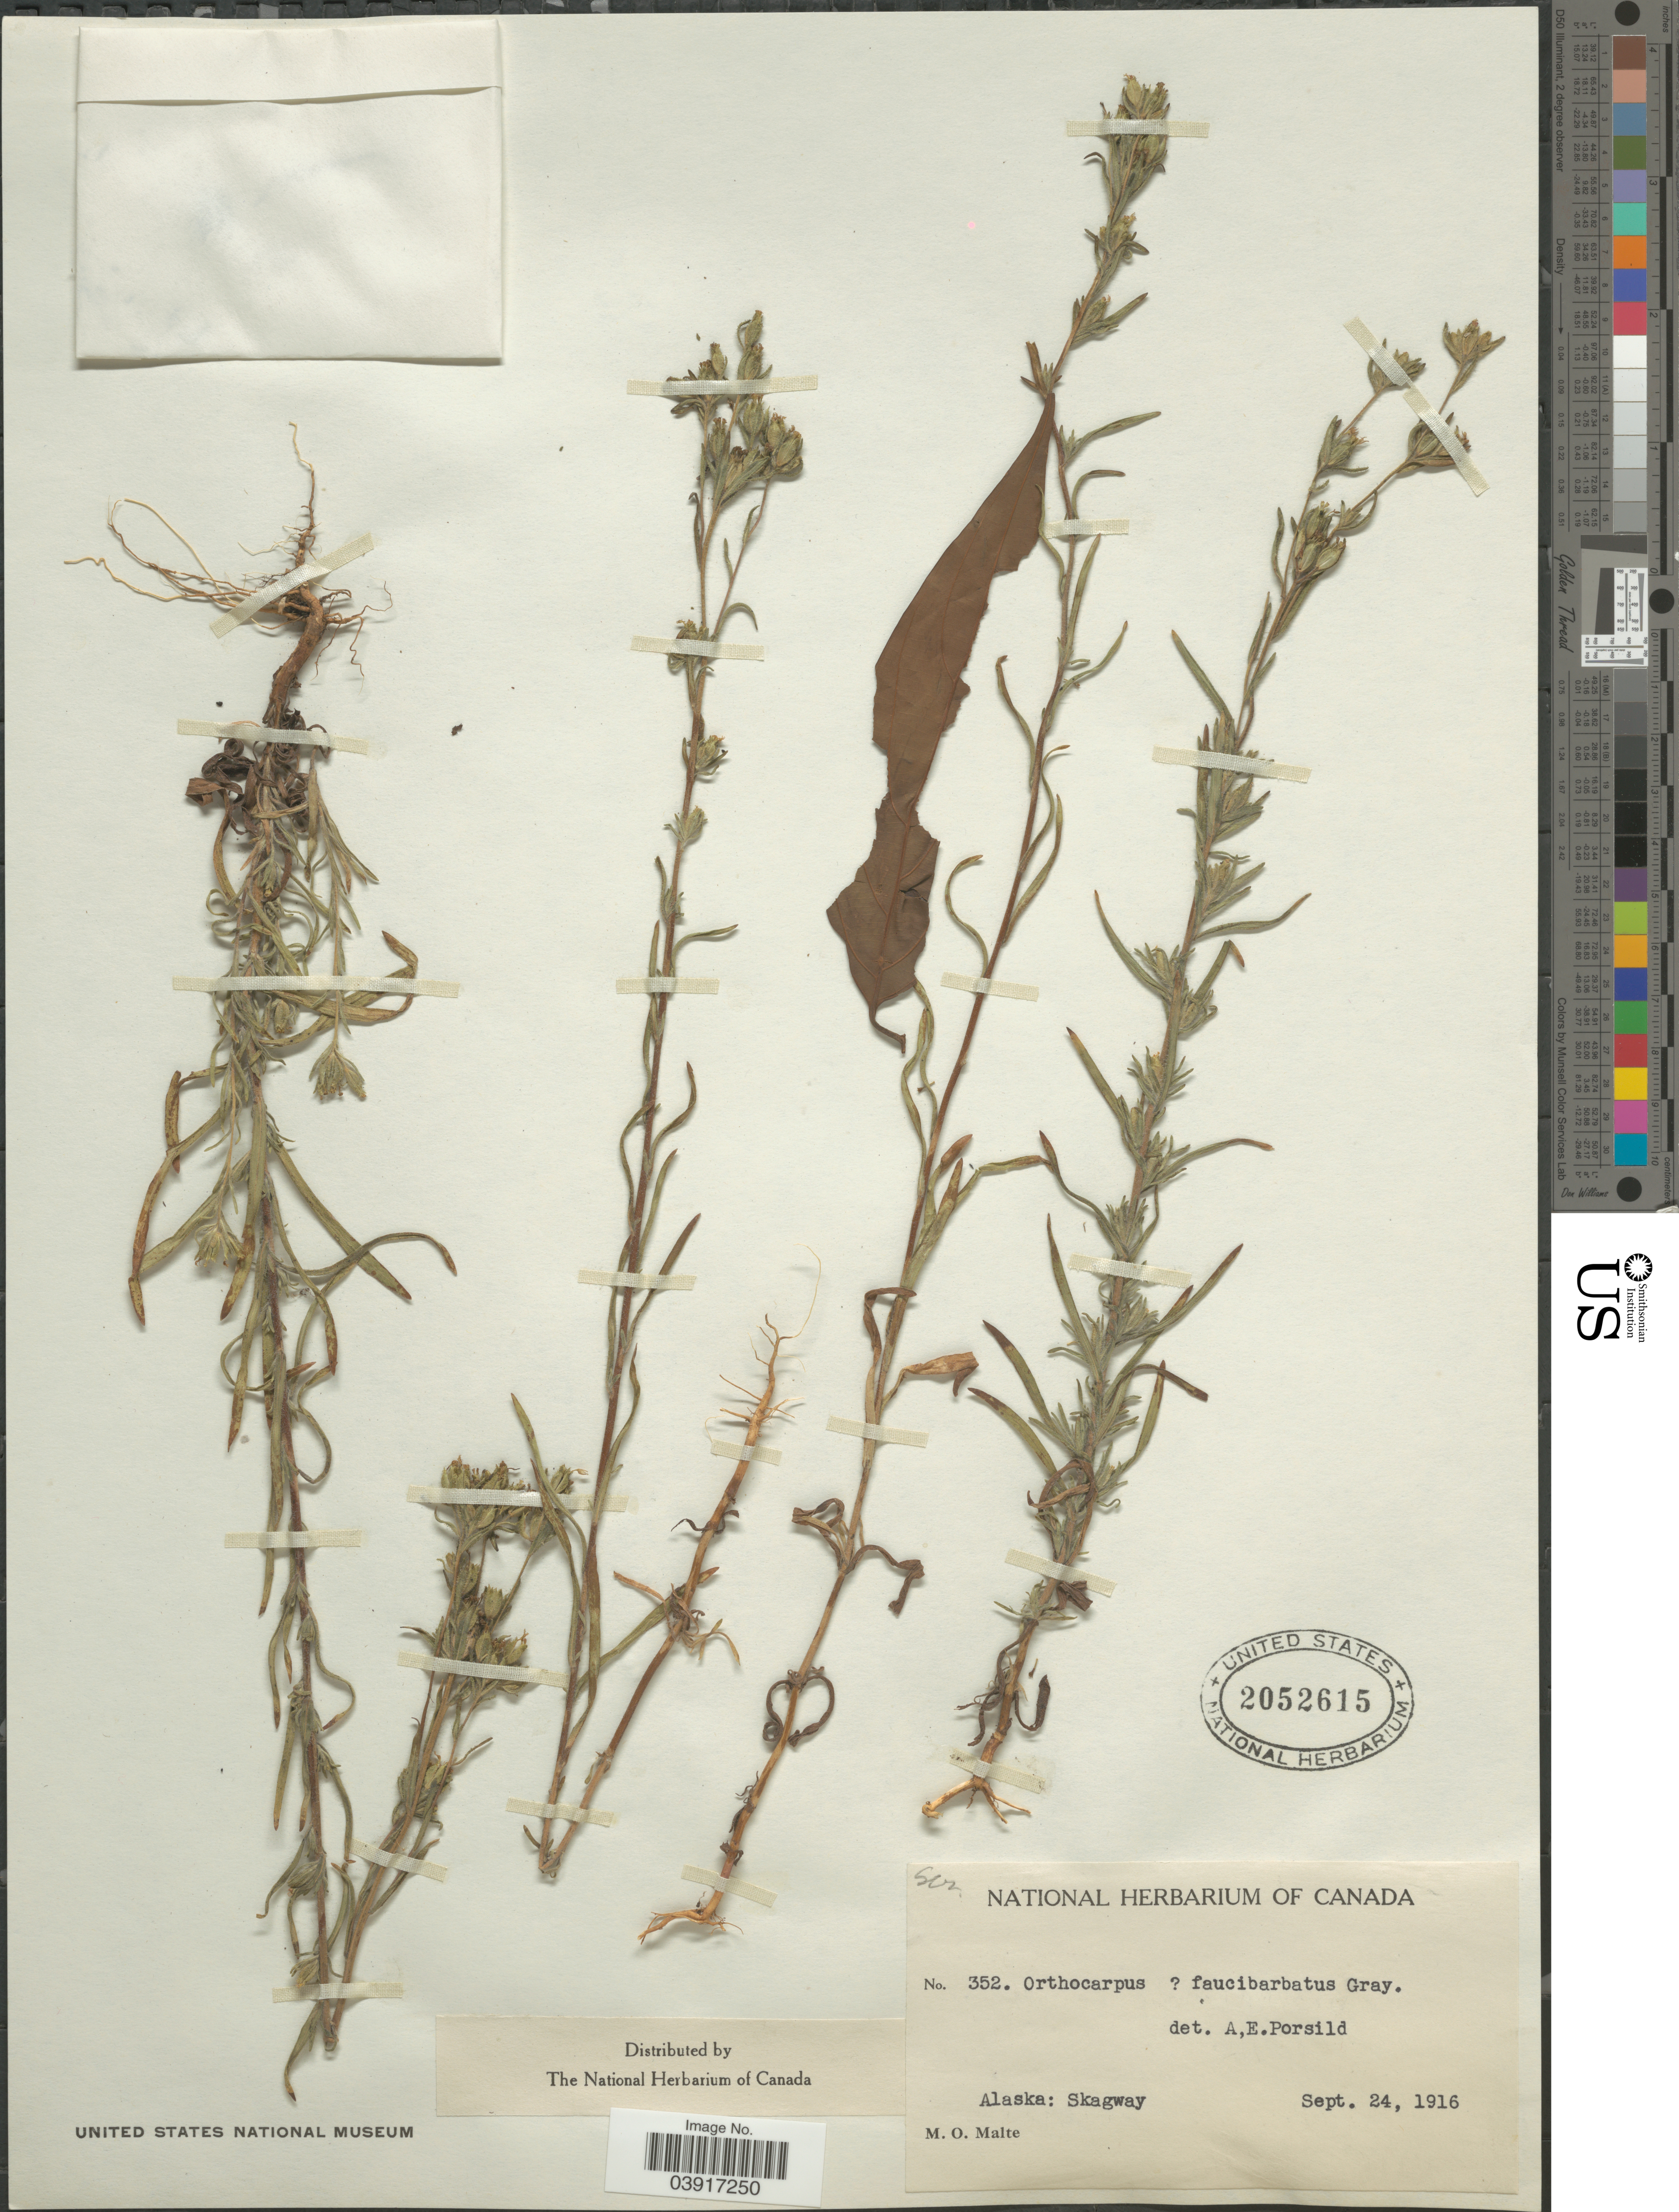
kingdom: Plantae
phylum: Tracheophyta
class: Magnoliopsida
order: Lamiales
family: Orobanchaceae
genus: Orthocarpus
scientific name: Orthocarpus faucibarbatus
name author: A. Gray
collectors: M. O. Malte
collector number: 352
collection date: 1916-09-24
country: United States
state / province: Alaska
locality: Skagway.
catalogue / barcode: US 2052615